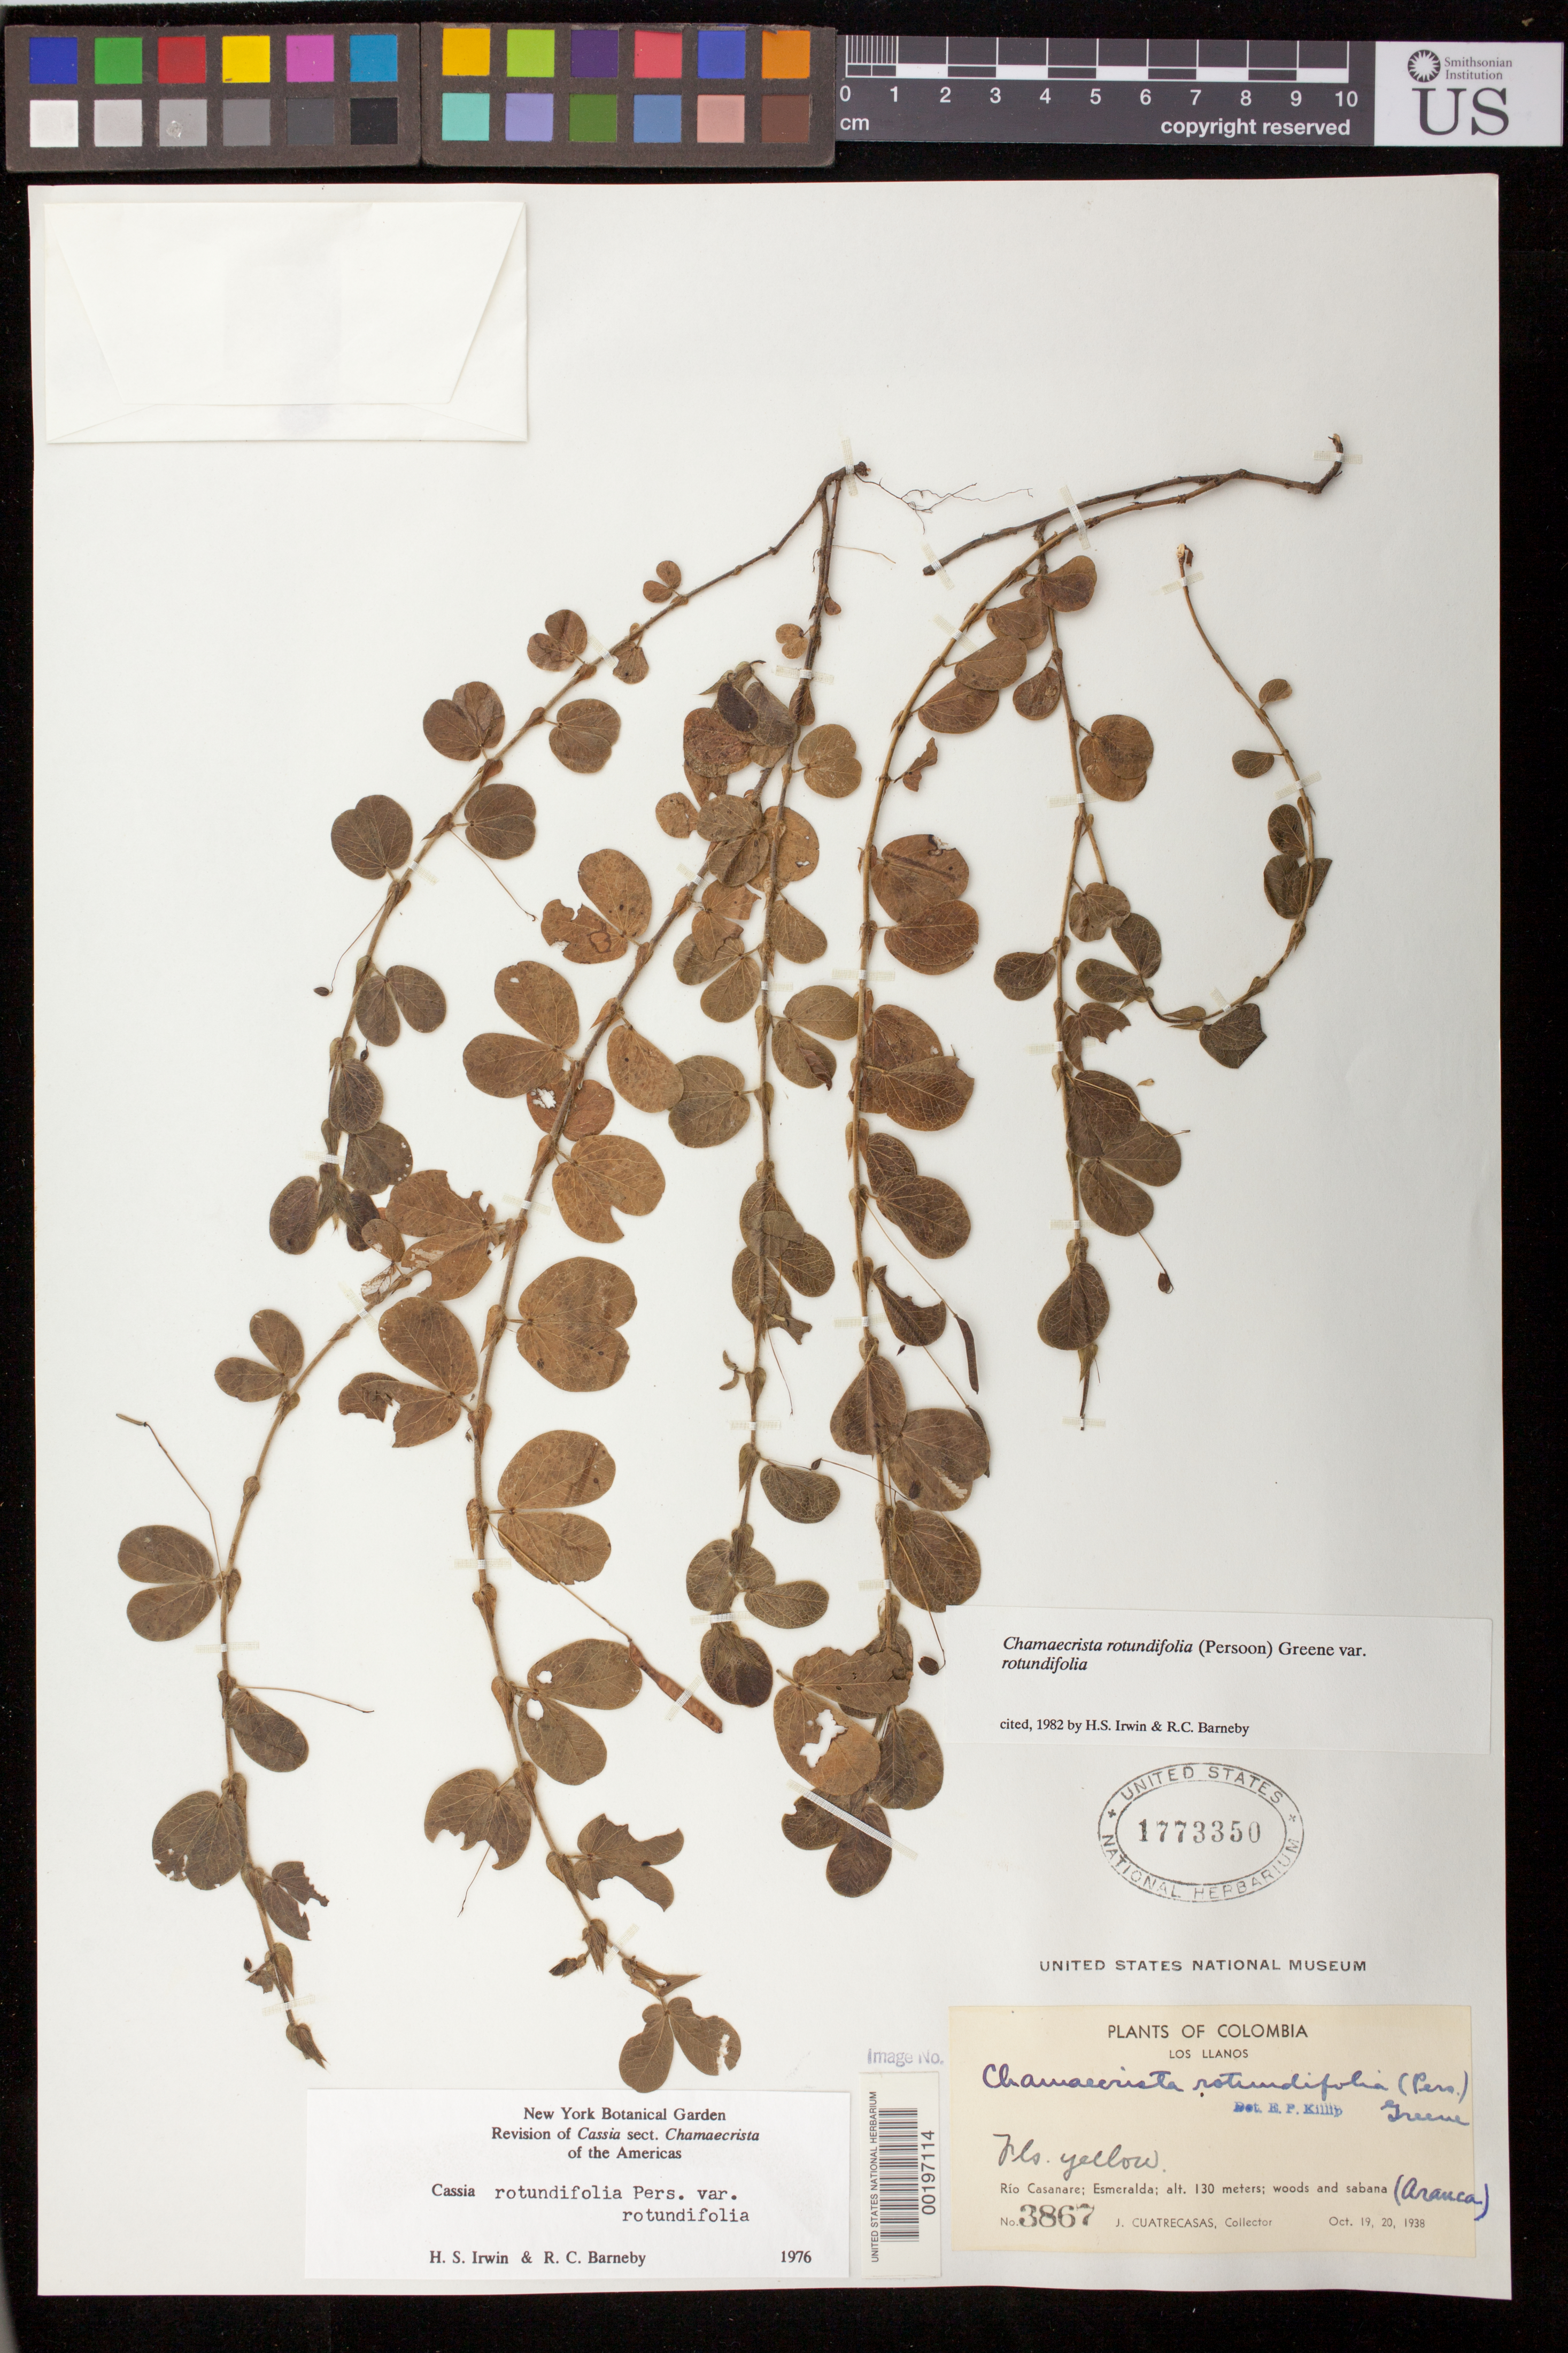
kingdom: Plantae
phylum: Tracheophyta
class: Magnoliopsida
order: Fabales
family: Fabaceae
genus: Chamaecrista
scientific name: Chamaecrista rotundifolia var. rotundifolia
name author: (Pers.) Greene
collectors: J. Cuatrecasas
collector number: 3867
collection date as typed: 19 Oct 1938 and 20 Oct 1938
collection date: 1938-10-19,1938-10-20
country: Colombia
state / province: Arauca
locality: Los Llanos; Rio Casanare; Esmeralda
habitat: Woods and sabana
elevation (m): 130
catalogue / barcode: US 1773350